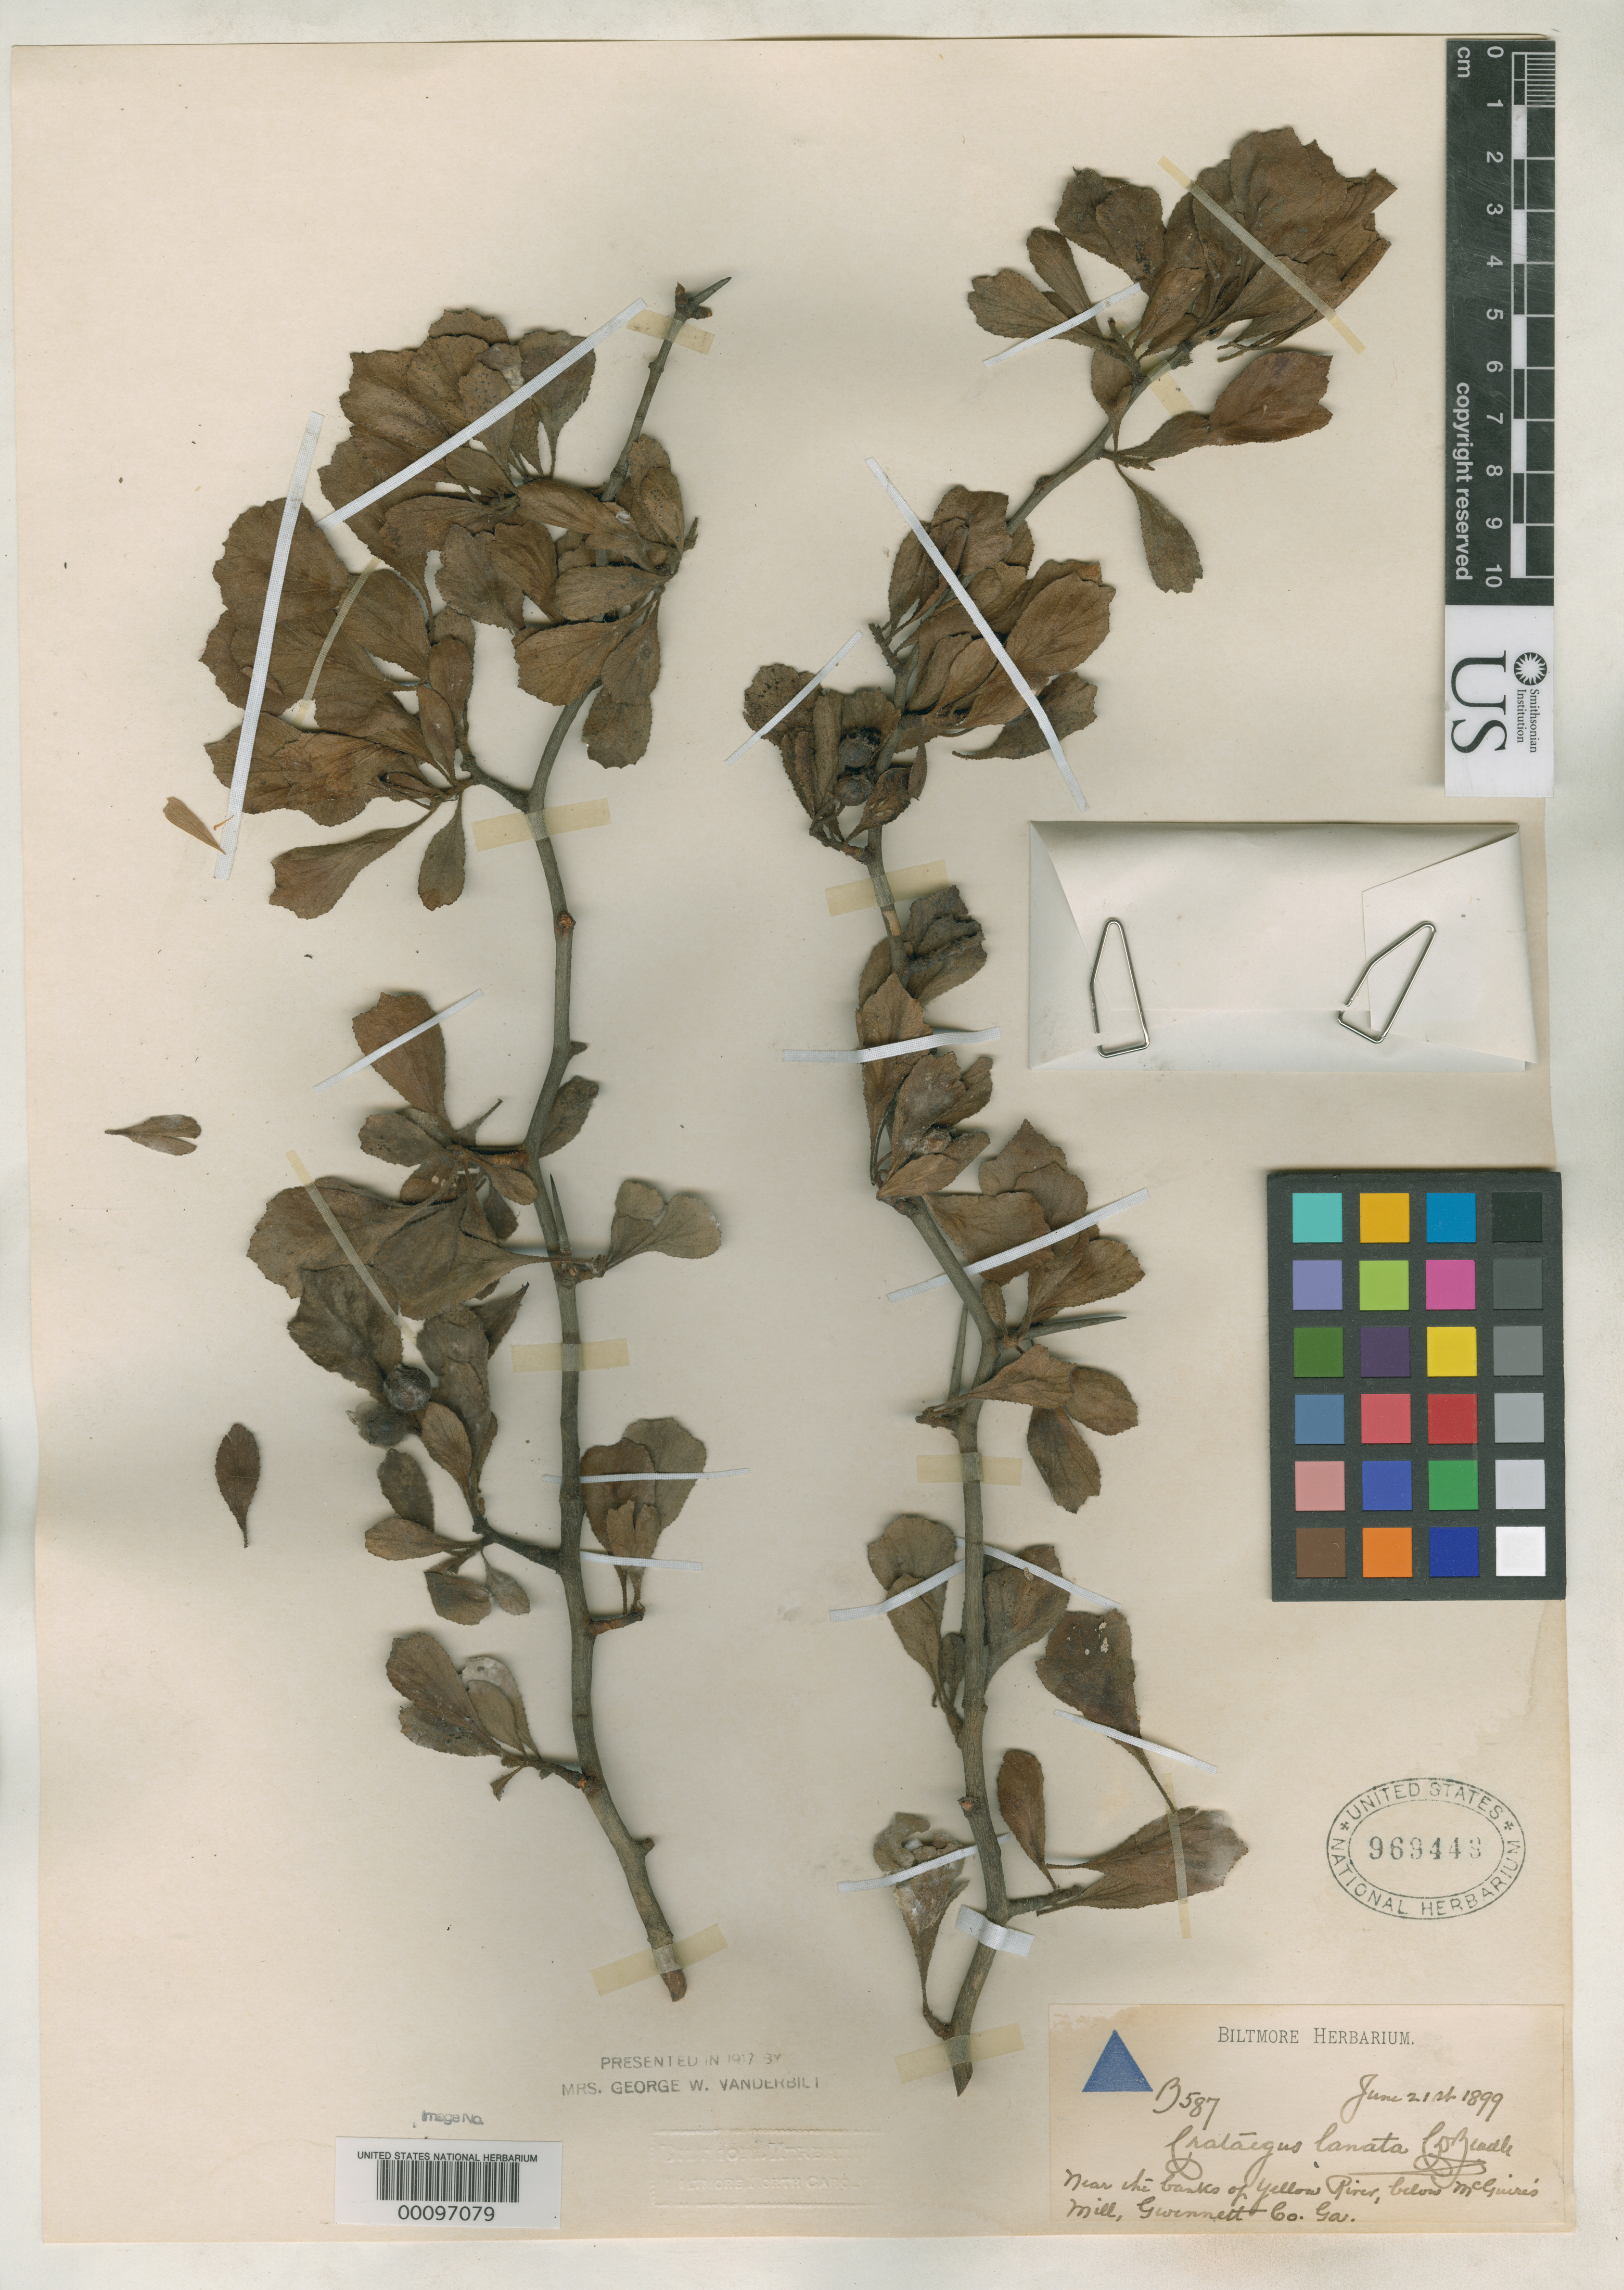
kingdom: Plantae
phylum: Tracheophyta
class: Magnoliopsida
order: Rosales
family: Rosaceae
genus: Crataegus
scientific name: Crataegus lanata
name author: Beadle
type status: Syntype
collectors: ex herb. Biltmore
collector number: B 587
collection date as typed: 21 Jun 1899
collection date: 1899-06-21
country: United States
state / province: Georgia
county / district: Gwinnett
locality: Yellow River below McGuires Mill.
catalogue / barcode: US 969449